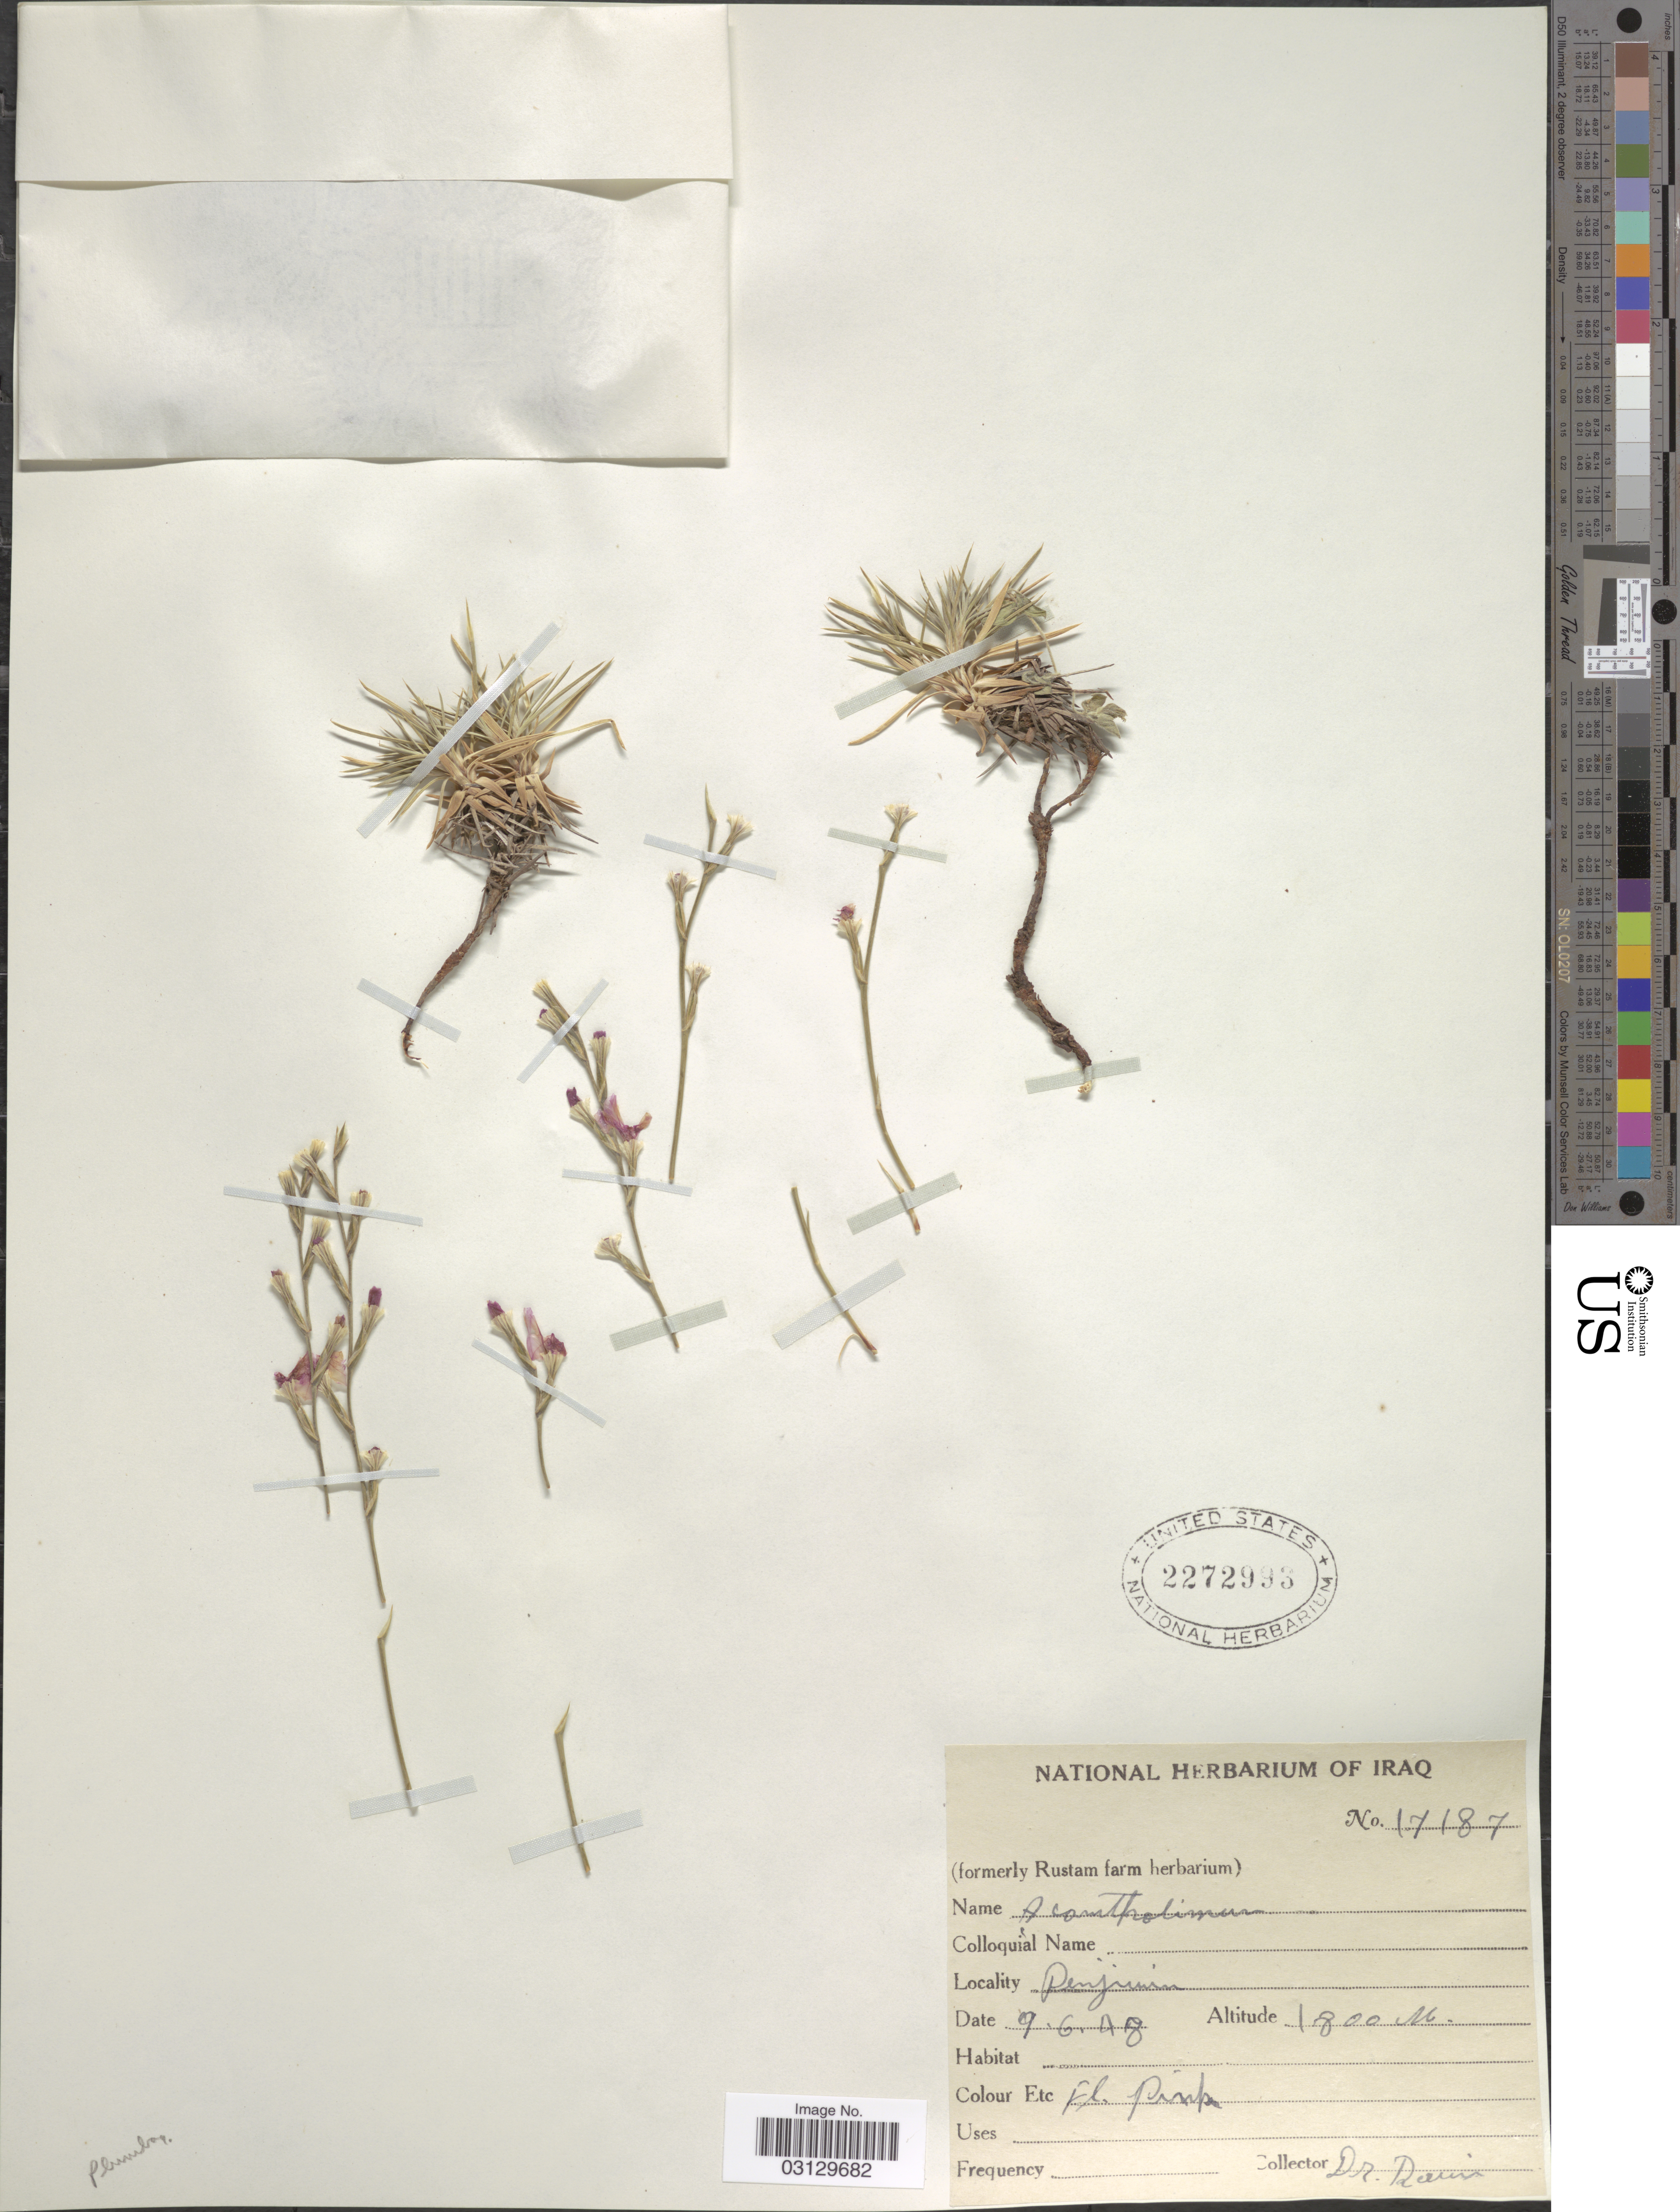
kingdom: Plantae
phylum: Tracheophyta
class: Magnoliopsida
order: Caryophyllales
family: Plumbaginaceae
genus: Acantholimon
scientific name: Acantholimon sp.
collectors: -. Rawi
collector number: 17187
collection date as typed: Transcribed d/m/y: 9/6/48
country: Iraq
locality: Penjumin. [interpreted]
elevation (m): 1800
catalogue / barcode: US 2272993